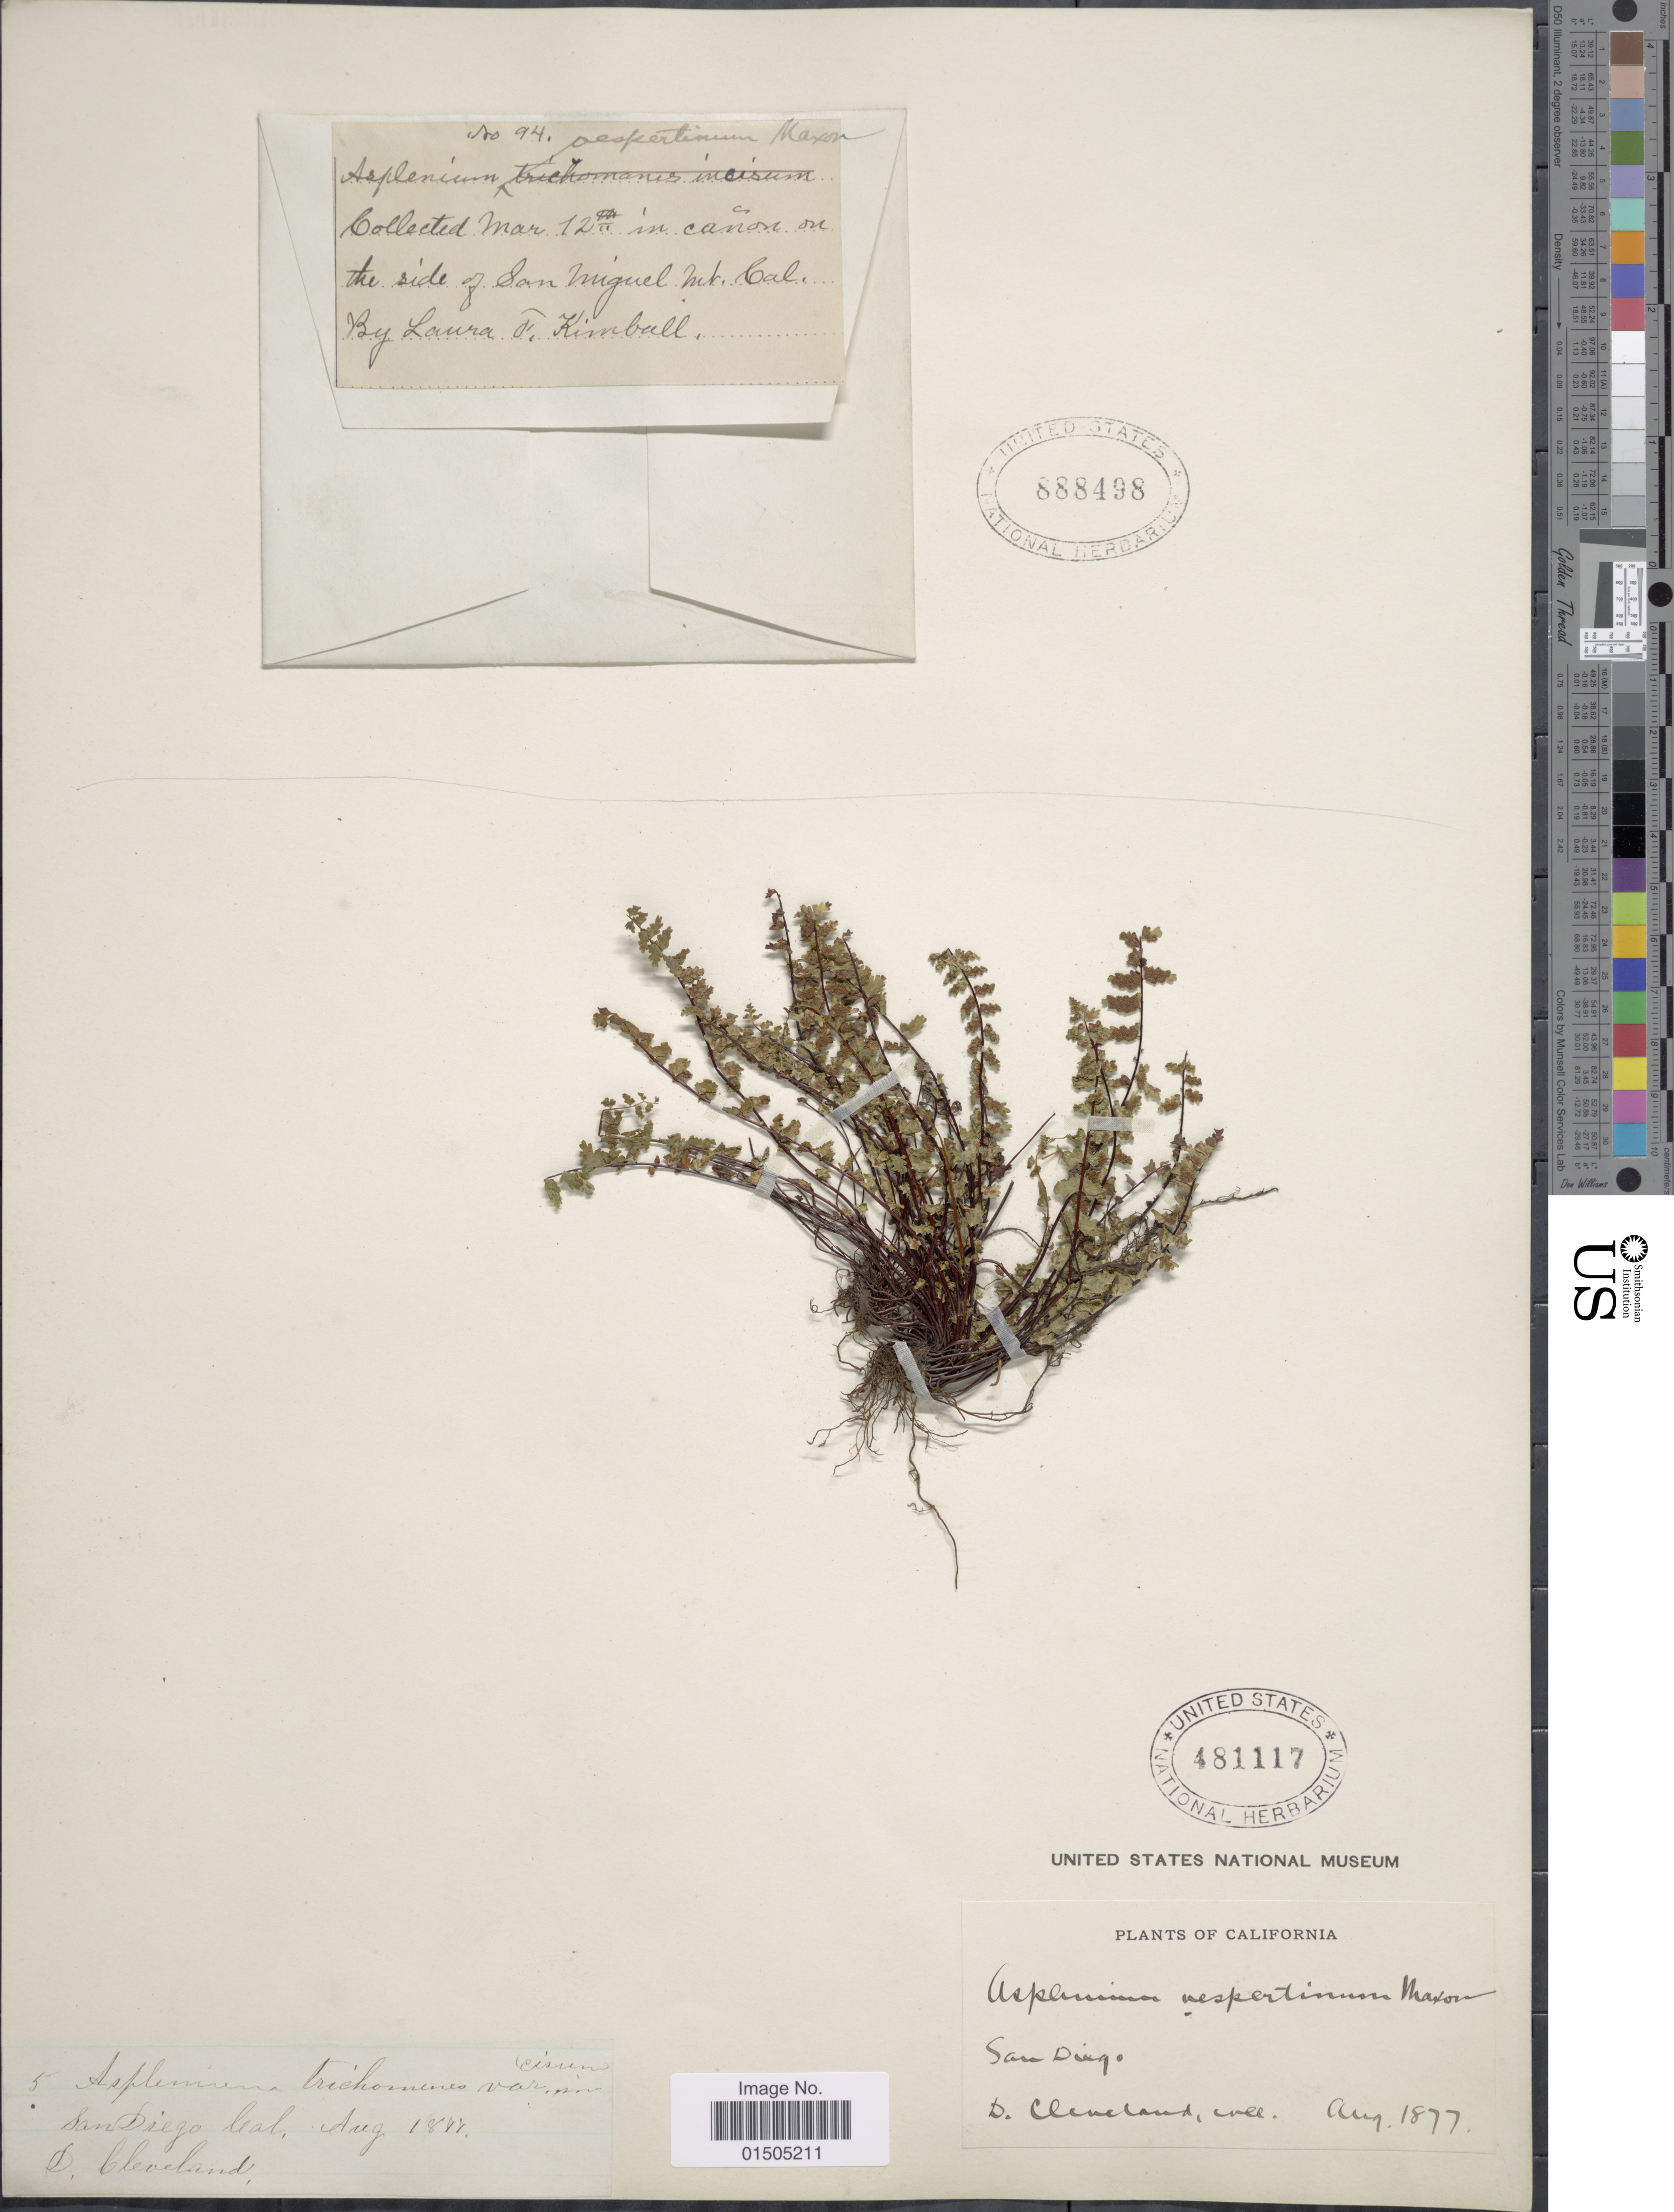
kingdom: Plantae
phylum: Tracheophyta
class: Polypodiopsida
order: Polypodiales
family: Aspleniaceae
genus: Asplenium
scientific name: Asplenium vespertinum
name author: Maxon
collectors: D. Cleveland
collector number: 5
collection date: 1877-08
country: United States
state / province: California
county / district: San Diego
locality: San Diego.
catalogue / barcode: US 481117